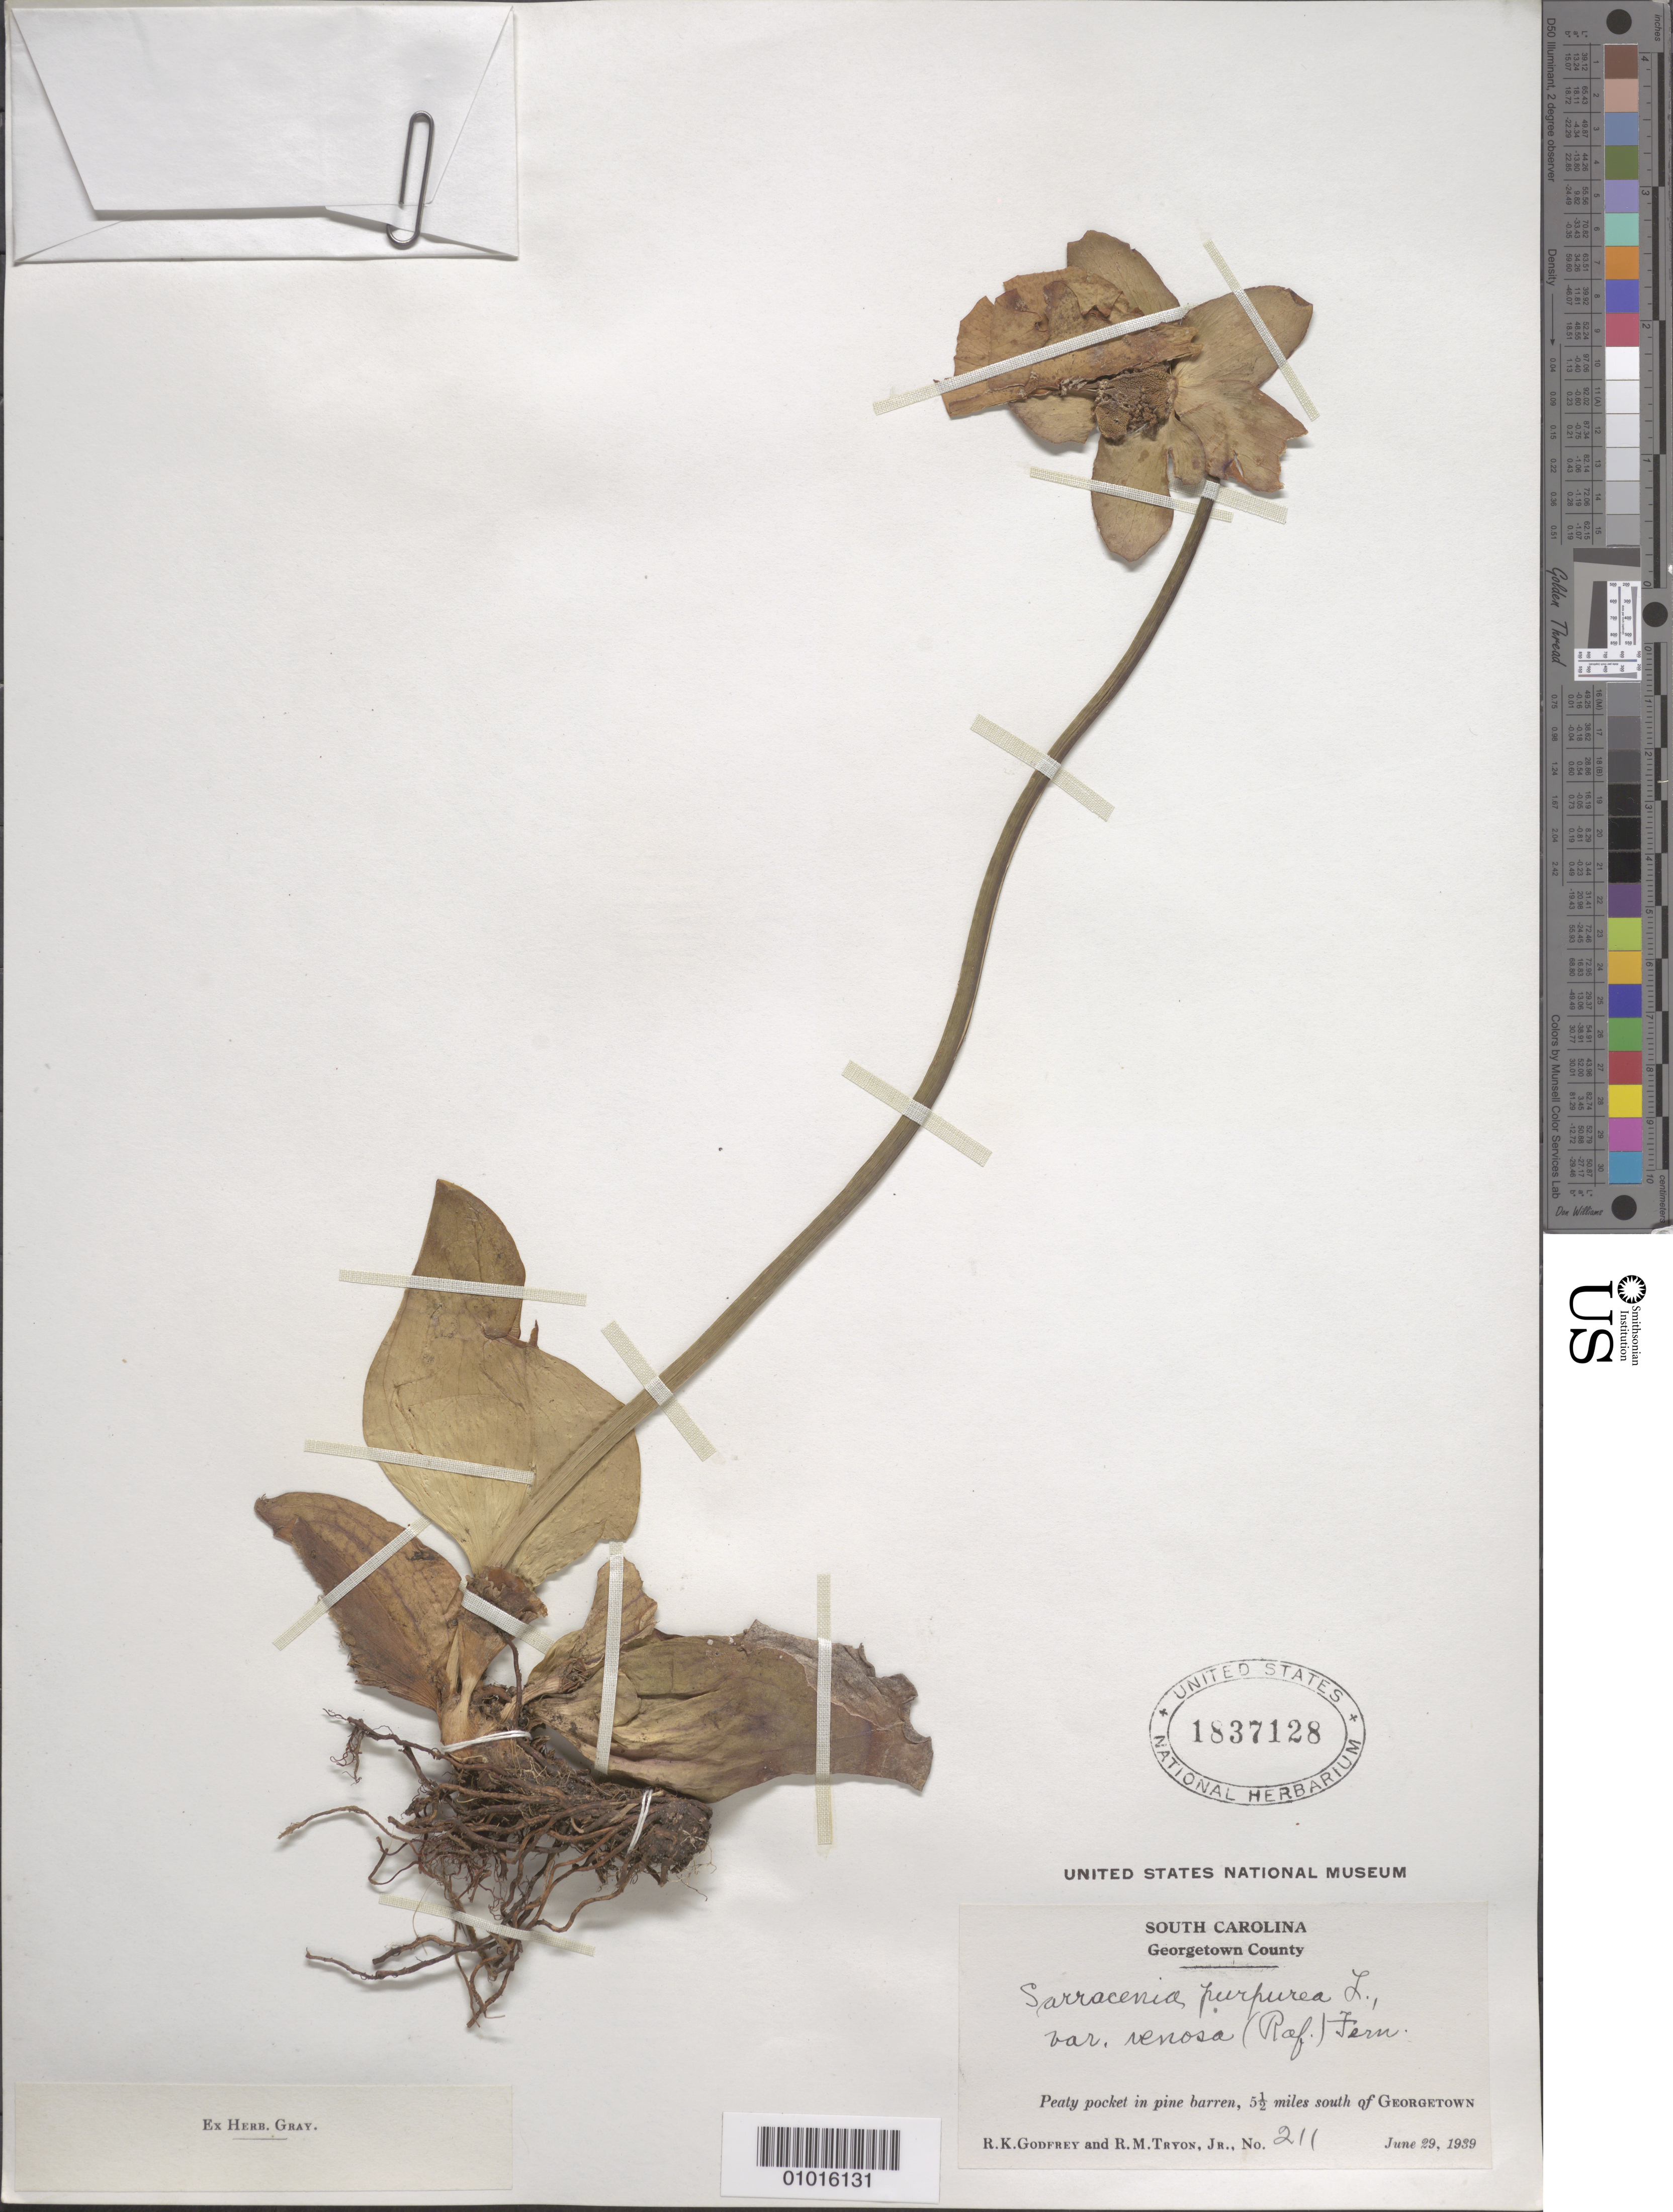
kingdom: Plantae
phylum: Tracheophyta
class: Magnoliopsida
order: Ericales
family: Sarraceniaceae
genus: Sarracenia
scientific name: Sarracenia purpurea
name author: L.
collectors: R. K. Godfrey & R. M. Tryon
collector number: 211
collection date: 1939-06-29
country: United States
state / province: South Carolina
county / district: Georgetown County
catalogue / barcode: US 1837128